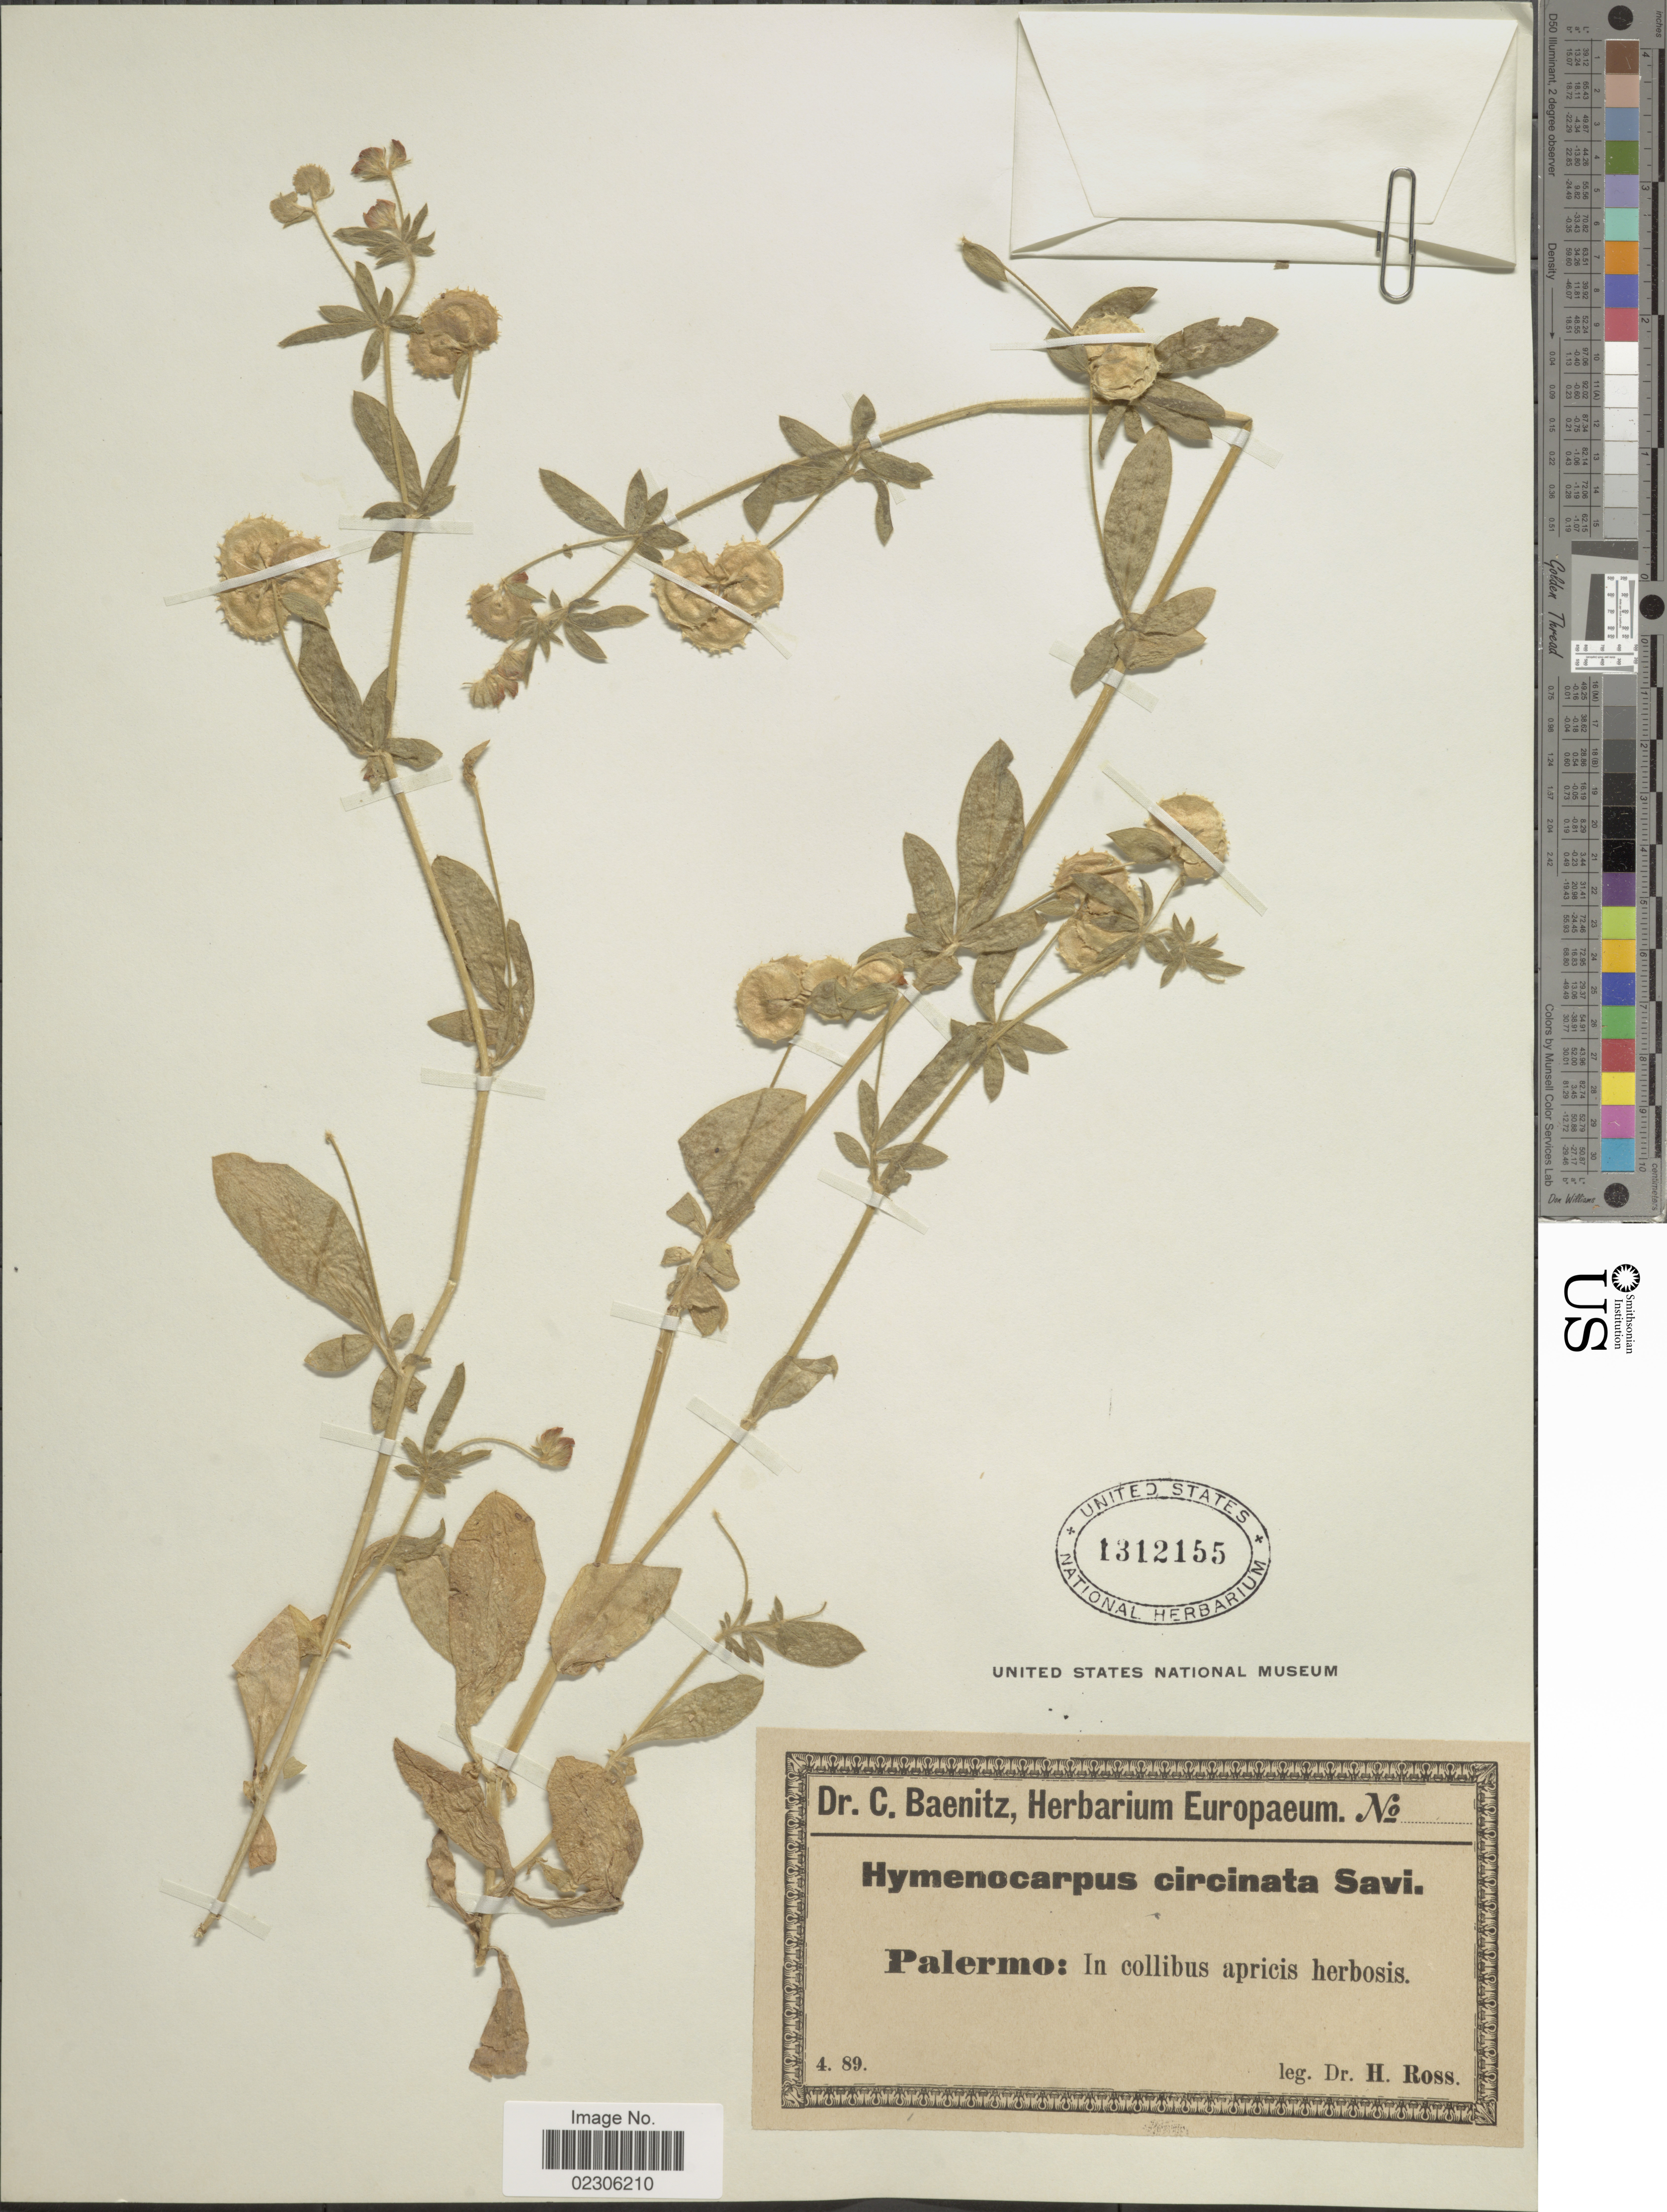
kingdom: Plantae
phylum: Tracheophyta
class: Magnoliopsida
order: Fabales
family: Fabaceae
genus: Hymenocarpos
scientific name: Hymenocarpos circinnatus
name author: (L.) Savi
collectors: H. Ross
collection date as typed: Transcribed d/m/y: /4/89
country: Italy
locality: Palermo: Imn collibus apricis herbosis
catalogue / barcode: US 1312155